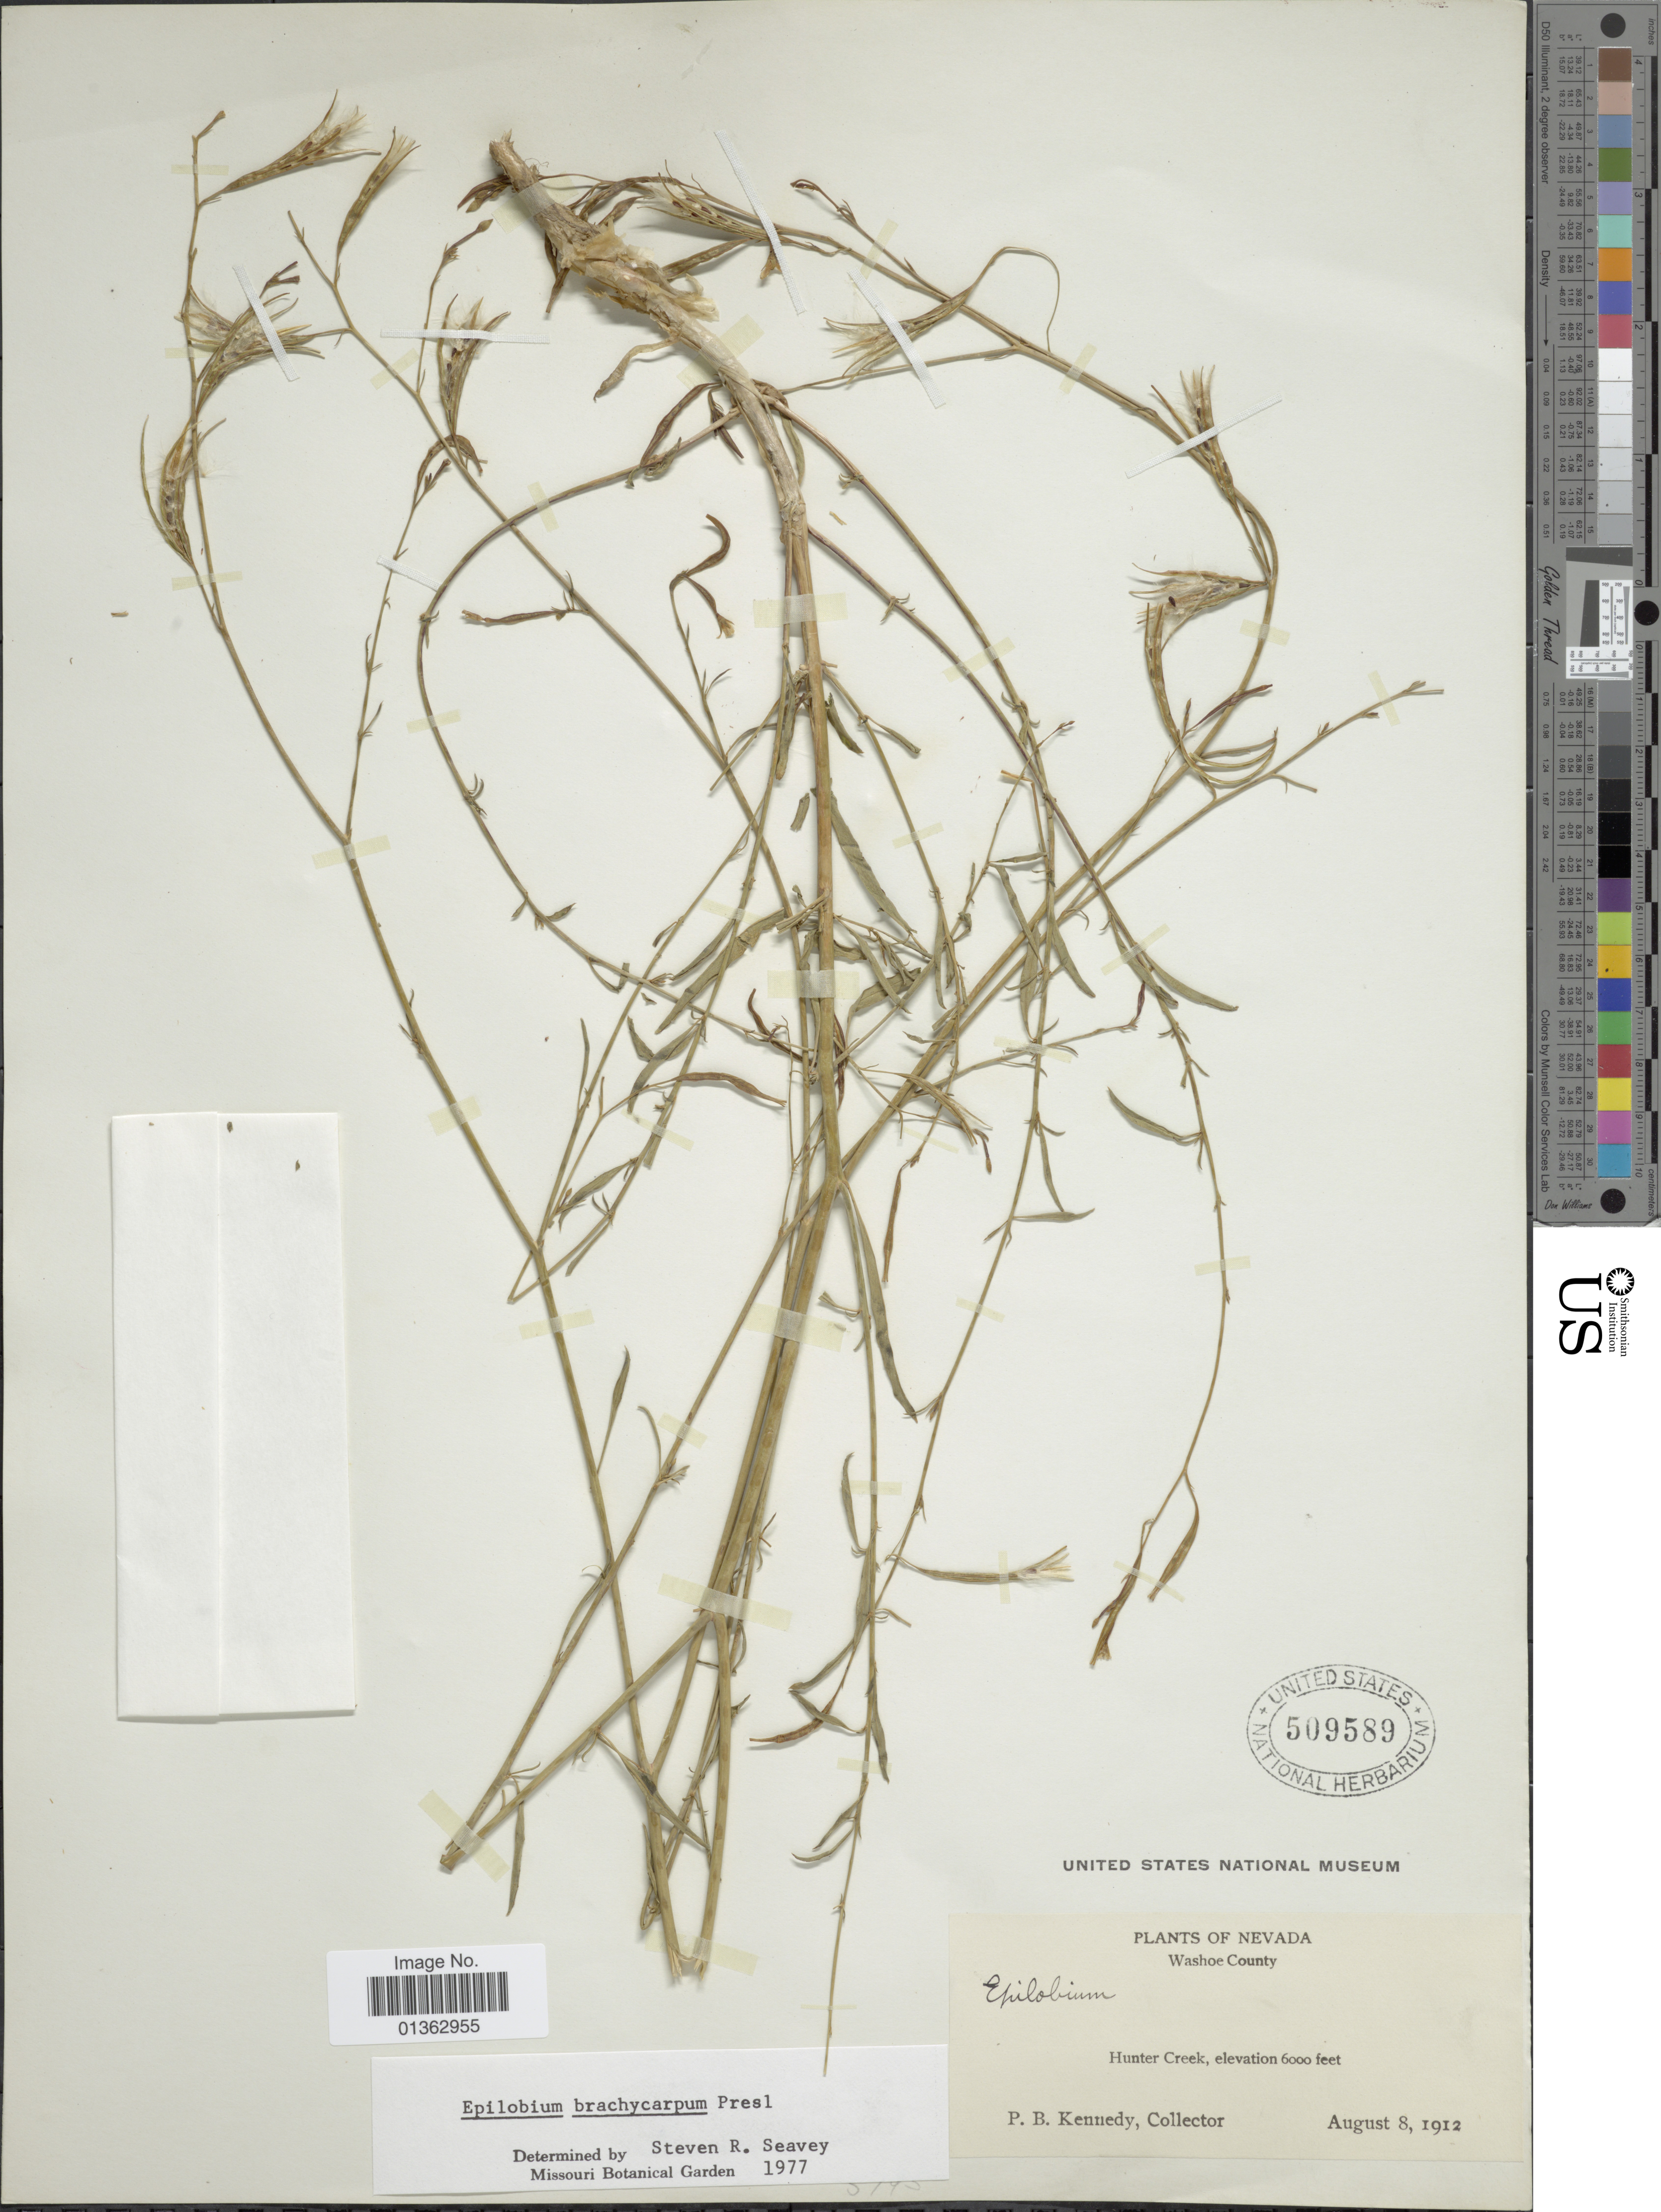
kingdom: Plantae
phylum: Tracheophyta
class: Magnoliopsida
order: Myrtales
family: Onagraceae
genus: Epilobium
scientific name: Epilobium brachycarpum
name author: C. Presl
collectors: P. B. Kennedy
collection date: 1912-08-08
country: United States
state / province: Nevada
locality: Washoe County. Hunter Creek.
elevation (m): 1829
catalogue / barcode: US 509589